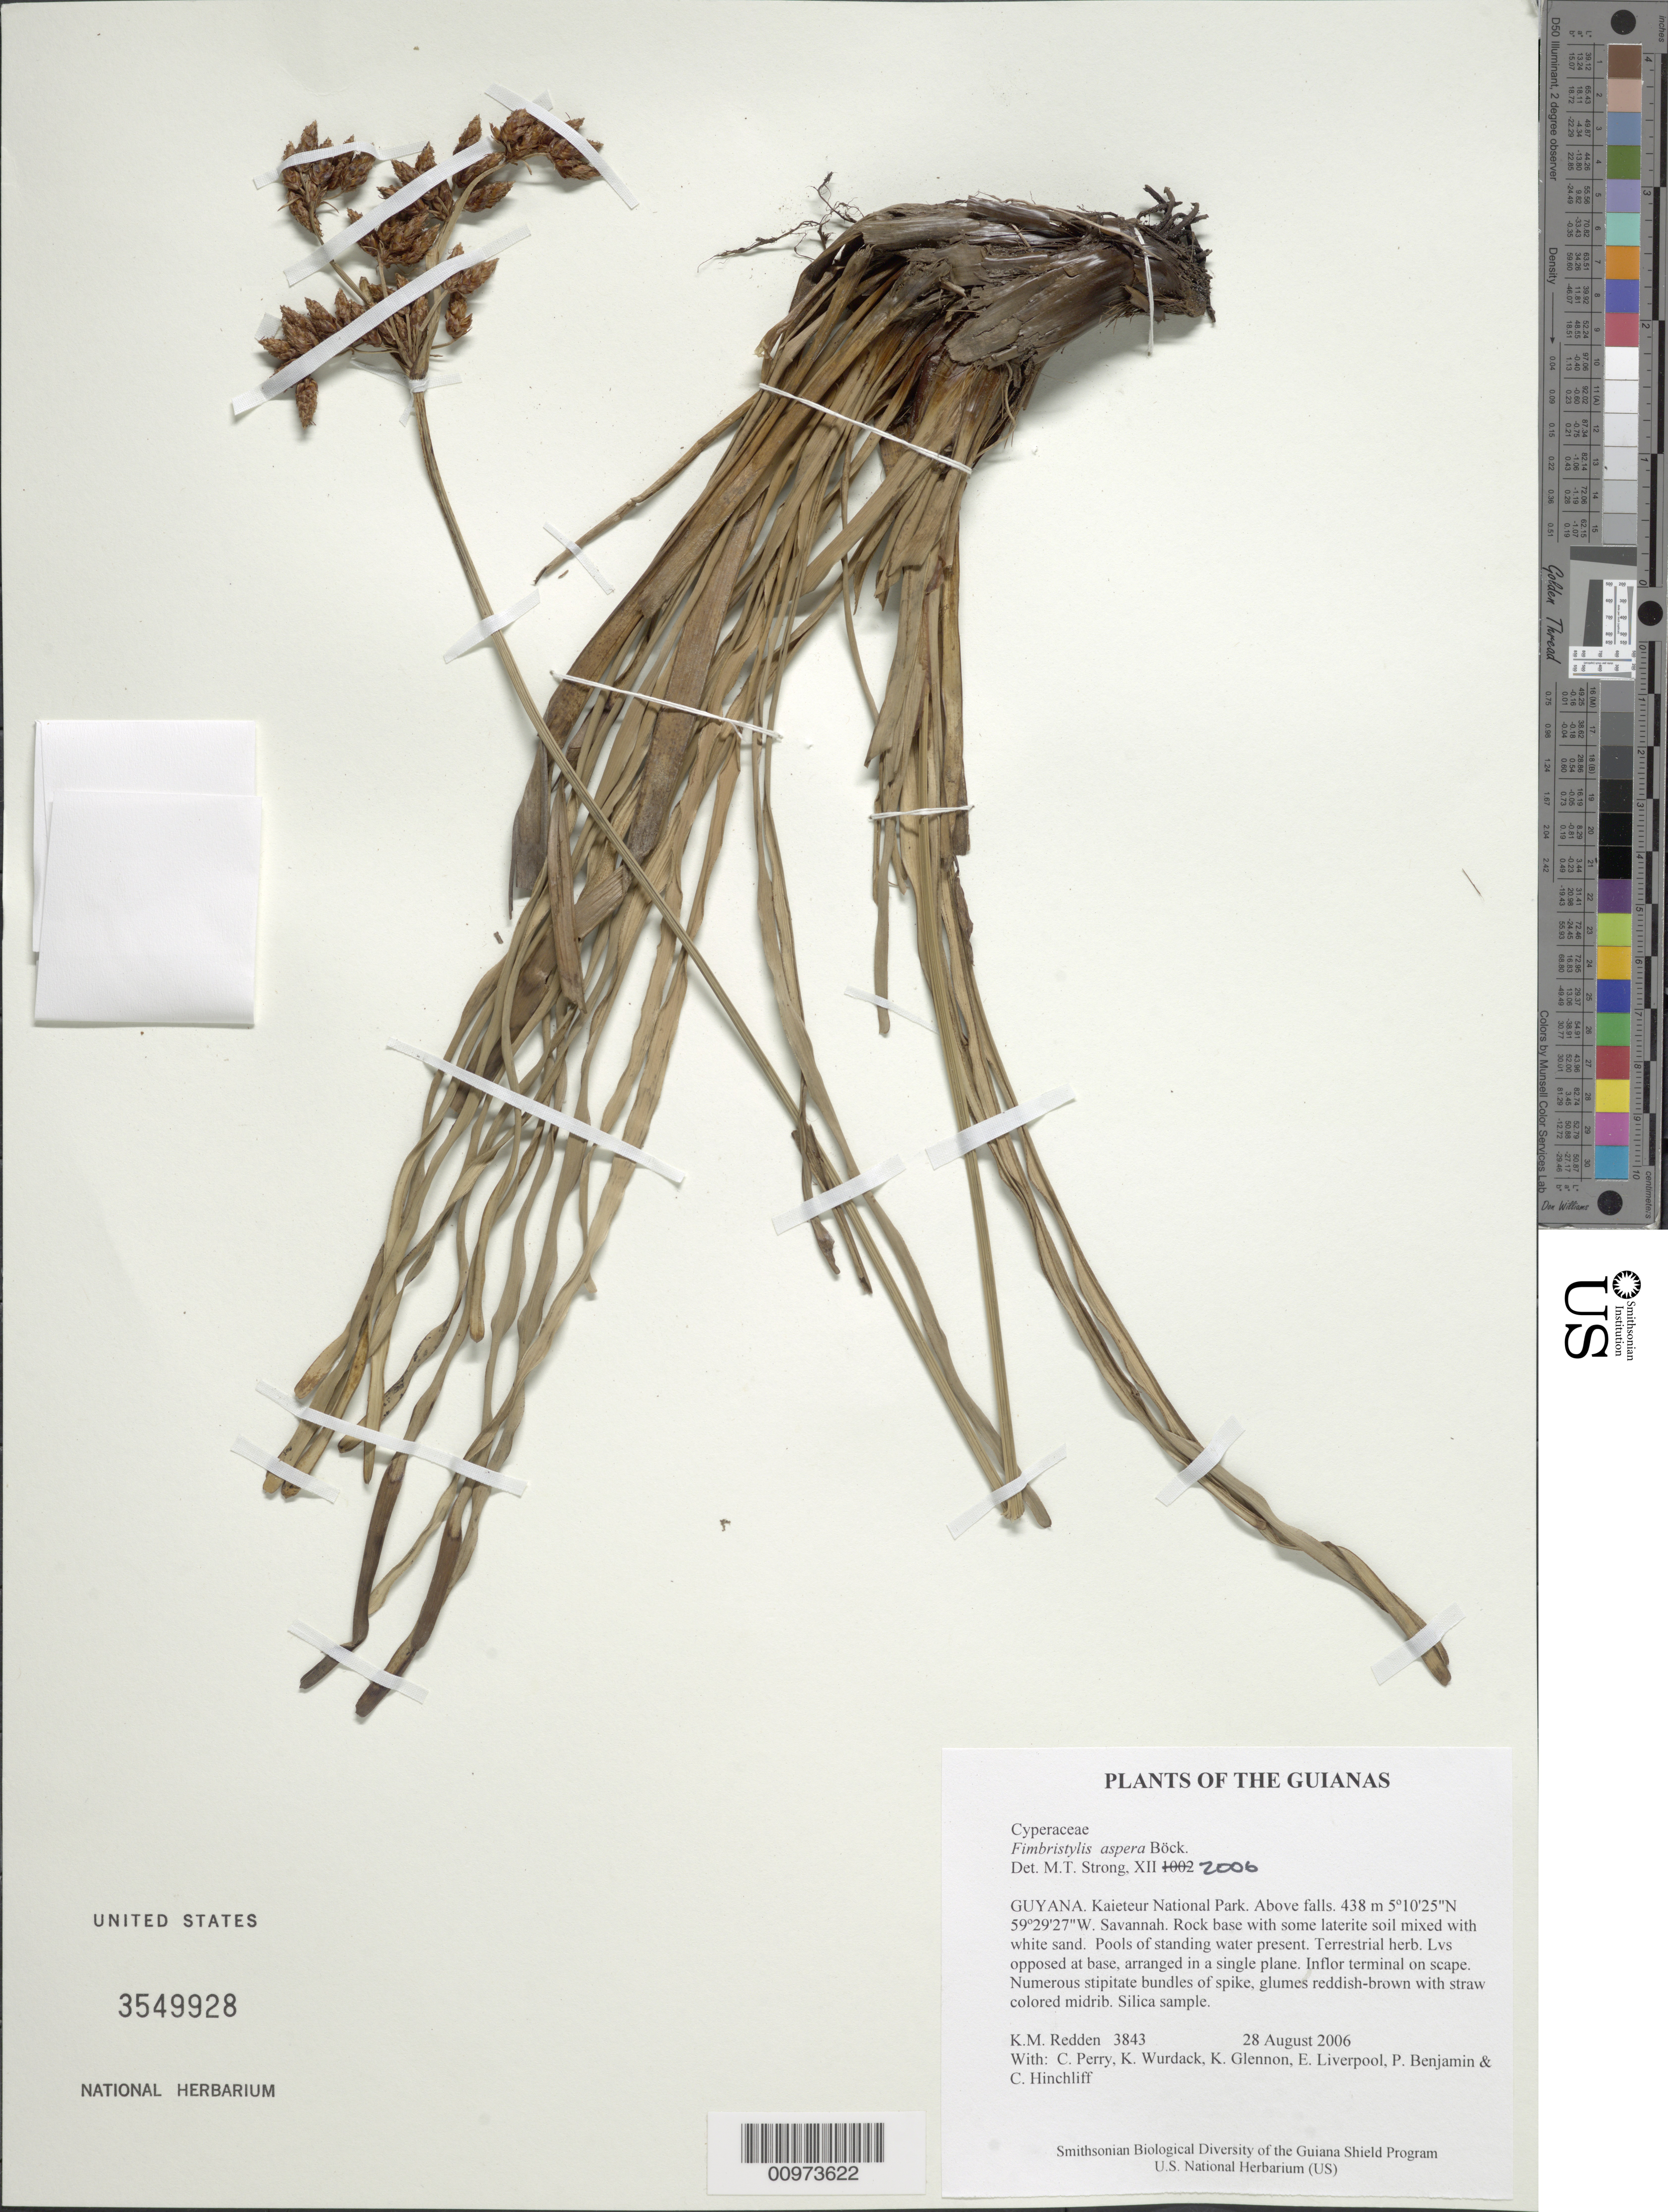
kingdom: Plantae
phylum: Tracheophyta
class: Liliopsida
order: Poales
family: Cyperaceae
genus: Fimbristylis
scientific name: Fimbristylis aspera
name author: (Schrad.) Boeckeler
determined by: Strong, M. T., (US), Smithsonian Institution - National Museum of Natural History (UNITED STATES)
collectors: K. M. Redden, C. Perry, K. Wurdack, K. Glennon, E. Liverpool, P. Benjamin & C. E. Hinchliff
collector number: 3843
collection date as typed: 28 August 2006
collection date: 2006-08-28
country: Guyana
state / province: Potaro-Siparuni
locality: Kaieteur National Park. Above falls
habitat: Savanna. Rock base with some laterite soil mixed with white sand. Pools of standing water present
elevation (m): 438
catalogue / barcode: US 3549928